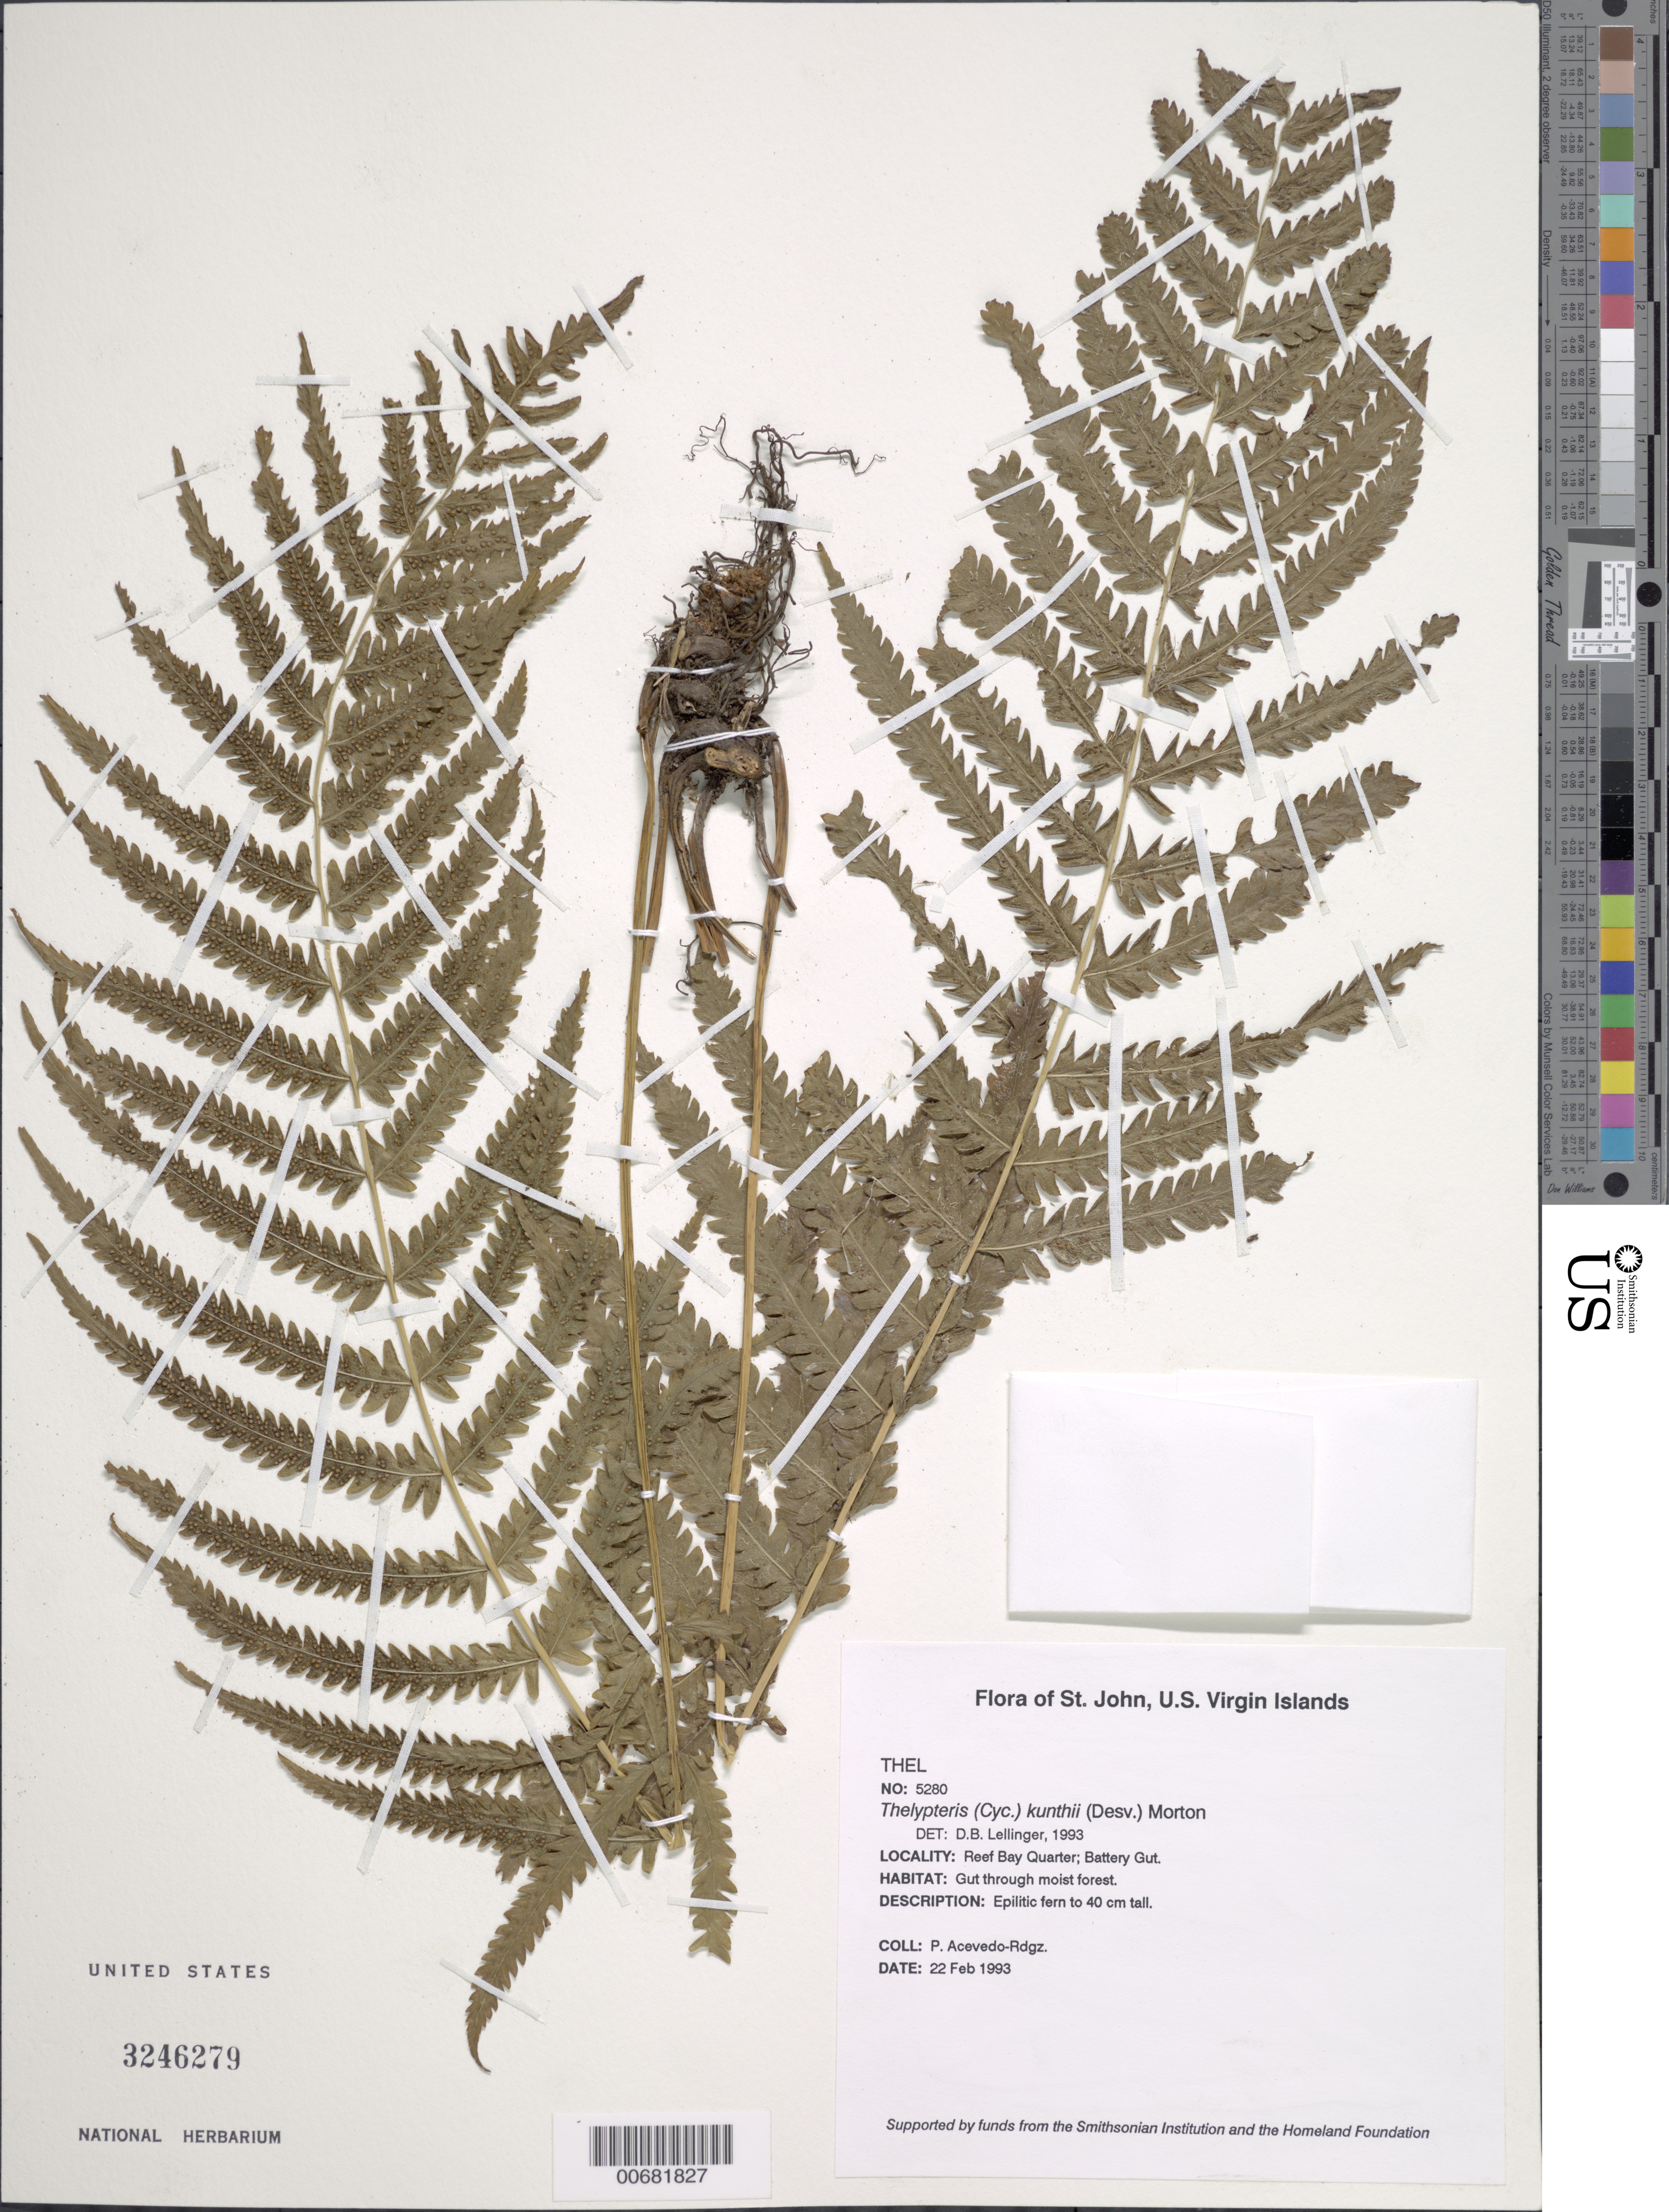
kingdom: Plantae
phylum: Tracheophyta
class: Polypodiopsida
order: Polypodiales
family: Thelypteridaceae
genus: Christella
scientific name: Christella kunthii comb. ined.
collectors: P. Acevedo-Rodr.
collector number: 5280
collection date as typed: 22 Feb 1993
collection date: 1993-02-22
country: U.S. Virgin Islands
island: St. John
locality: Reef Bay Quarter; Battery Gut.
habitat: Gut through moist forest.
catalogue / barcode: US 3246279